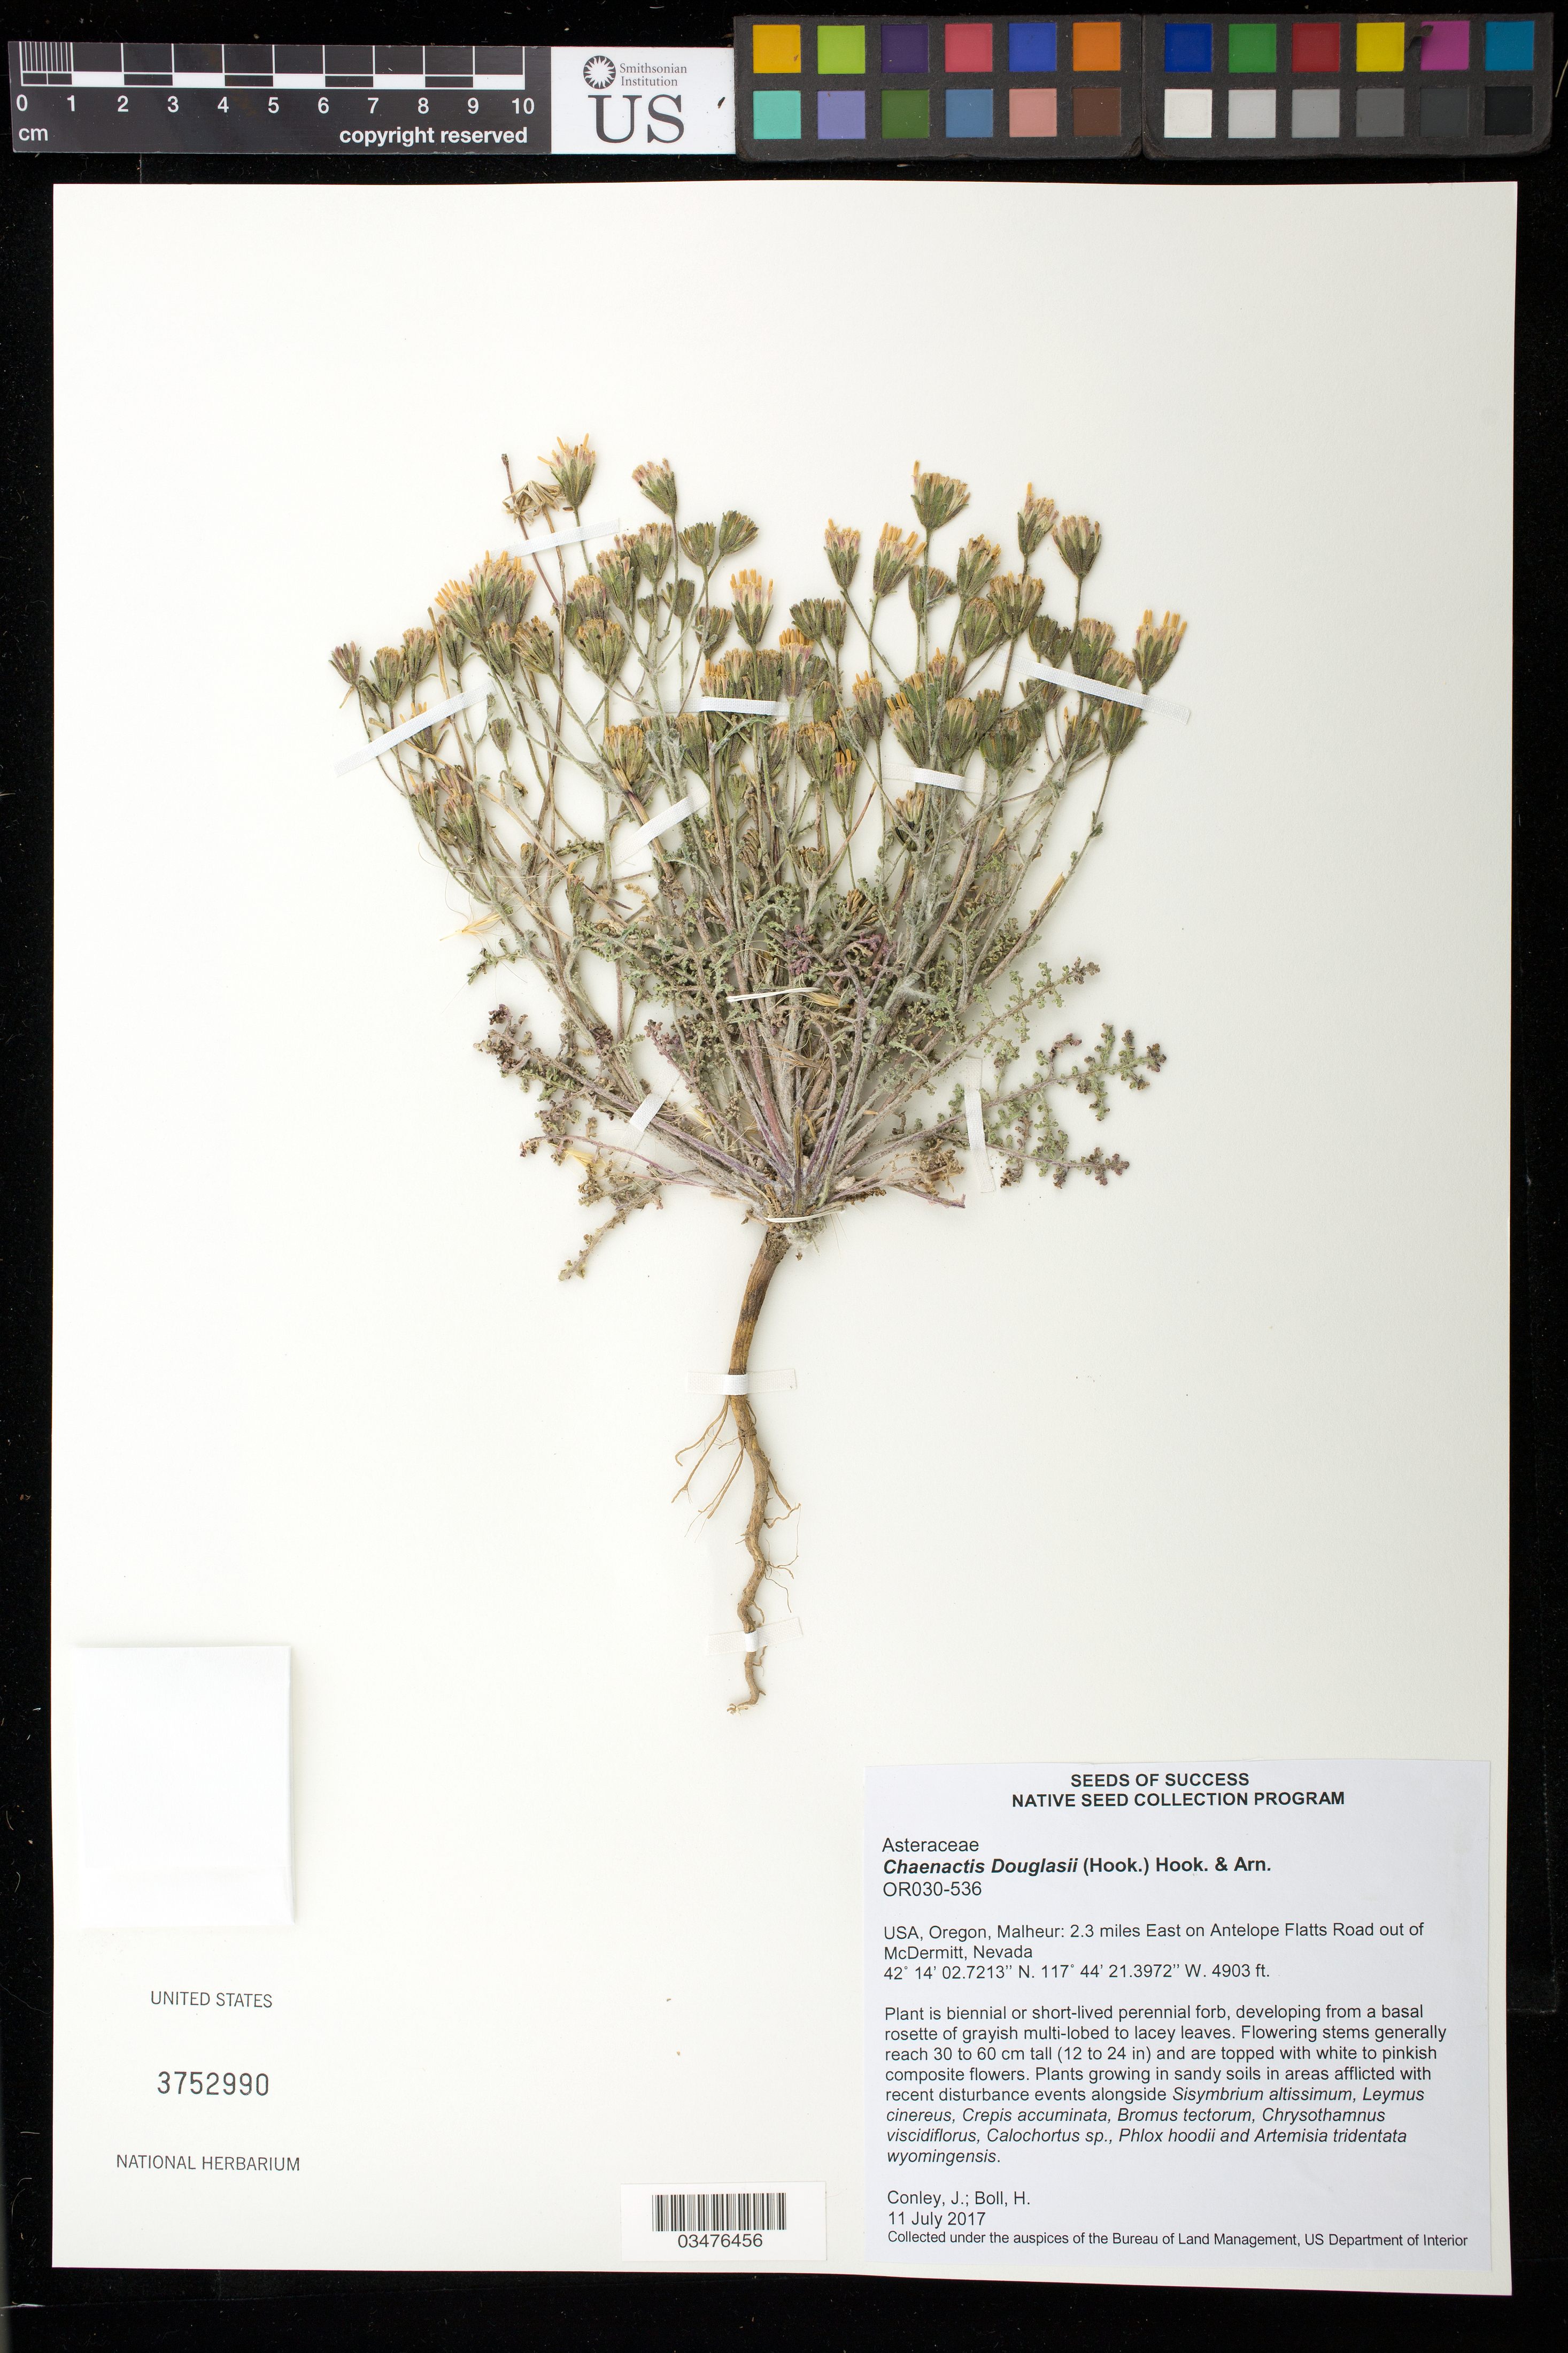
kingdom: Plantae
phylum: Tracheophyta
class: Magnoliopsida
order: Asterales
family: Asteraceae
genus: Chaenactis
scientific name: Chaenactis douglasii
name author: Hook. & Arn.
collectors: J. Conley & H. Boll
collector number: OR030-536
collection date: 2017-07-11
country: United States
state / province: Oregon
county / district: Malheur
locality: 2.3 mi. E on Antelope Flatts out of McDermitt, Nevada.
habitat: Nearly flat or South facing slopes that are somewhat disturbed and offer exposed soil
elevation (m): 1494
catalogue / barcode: US 3752990